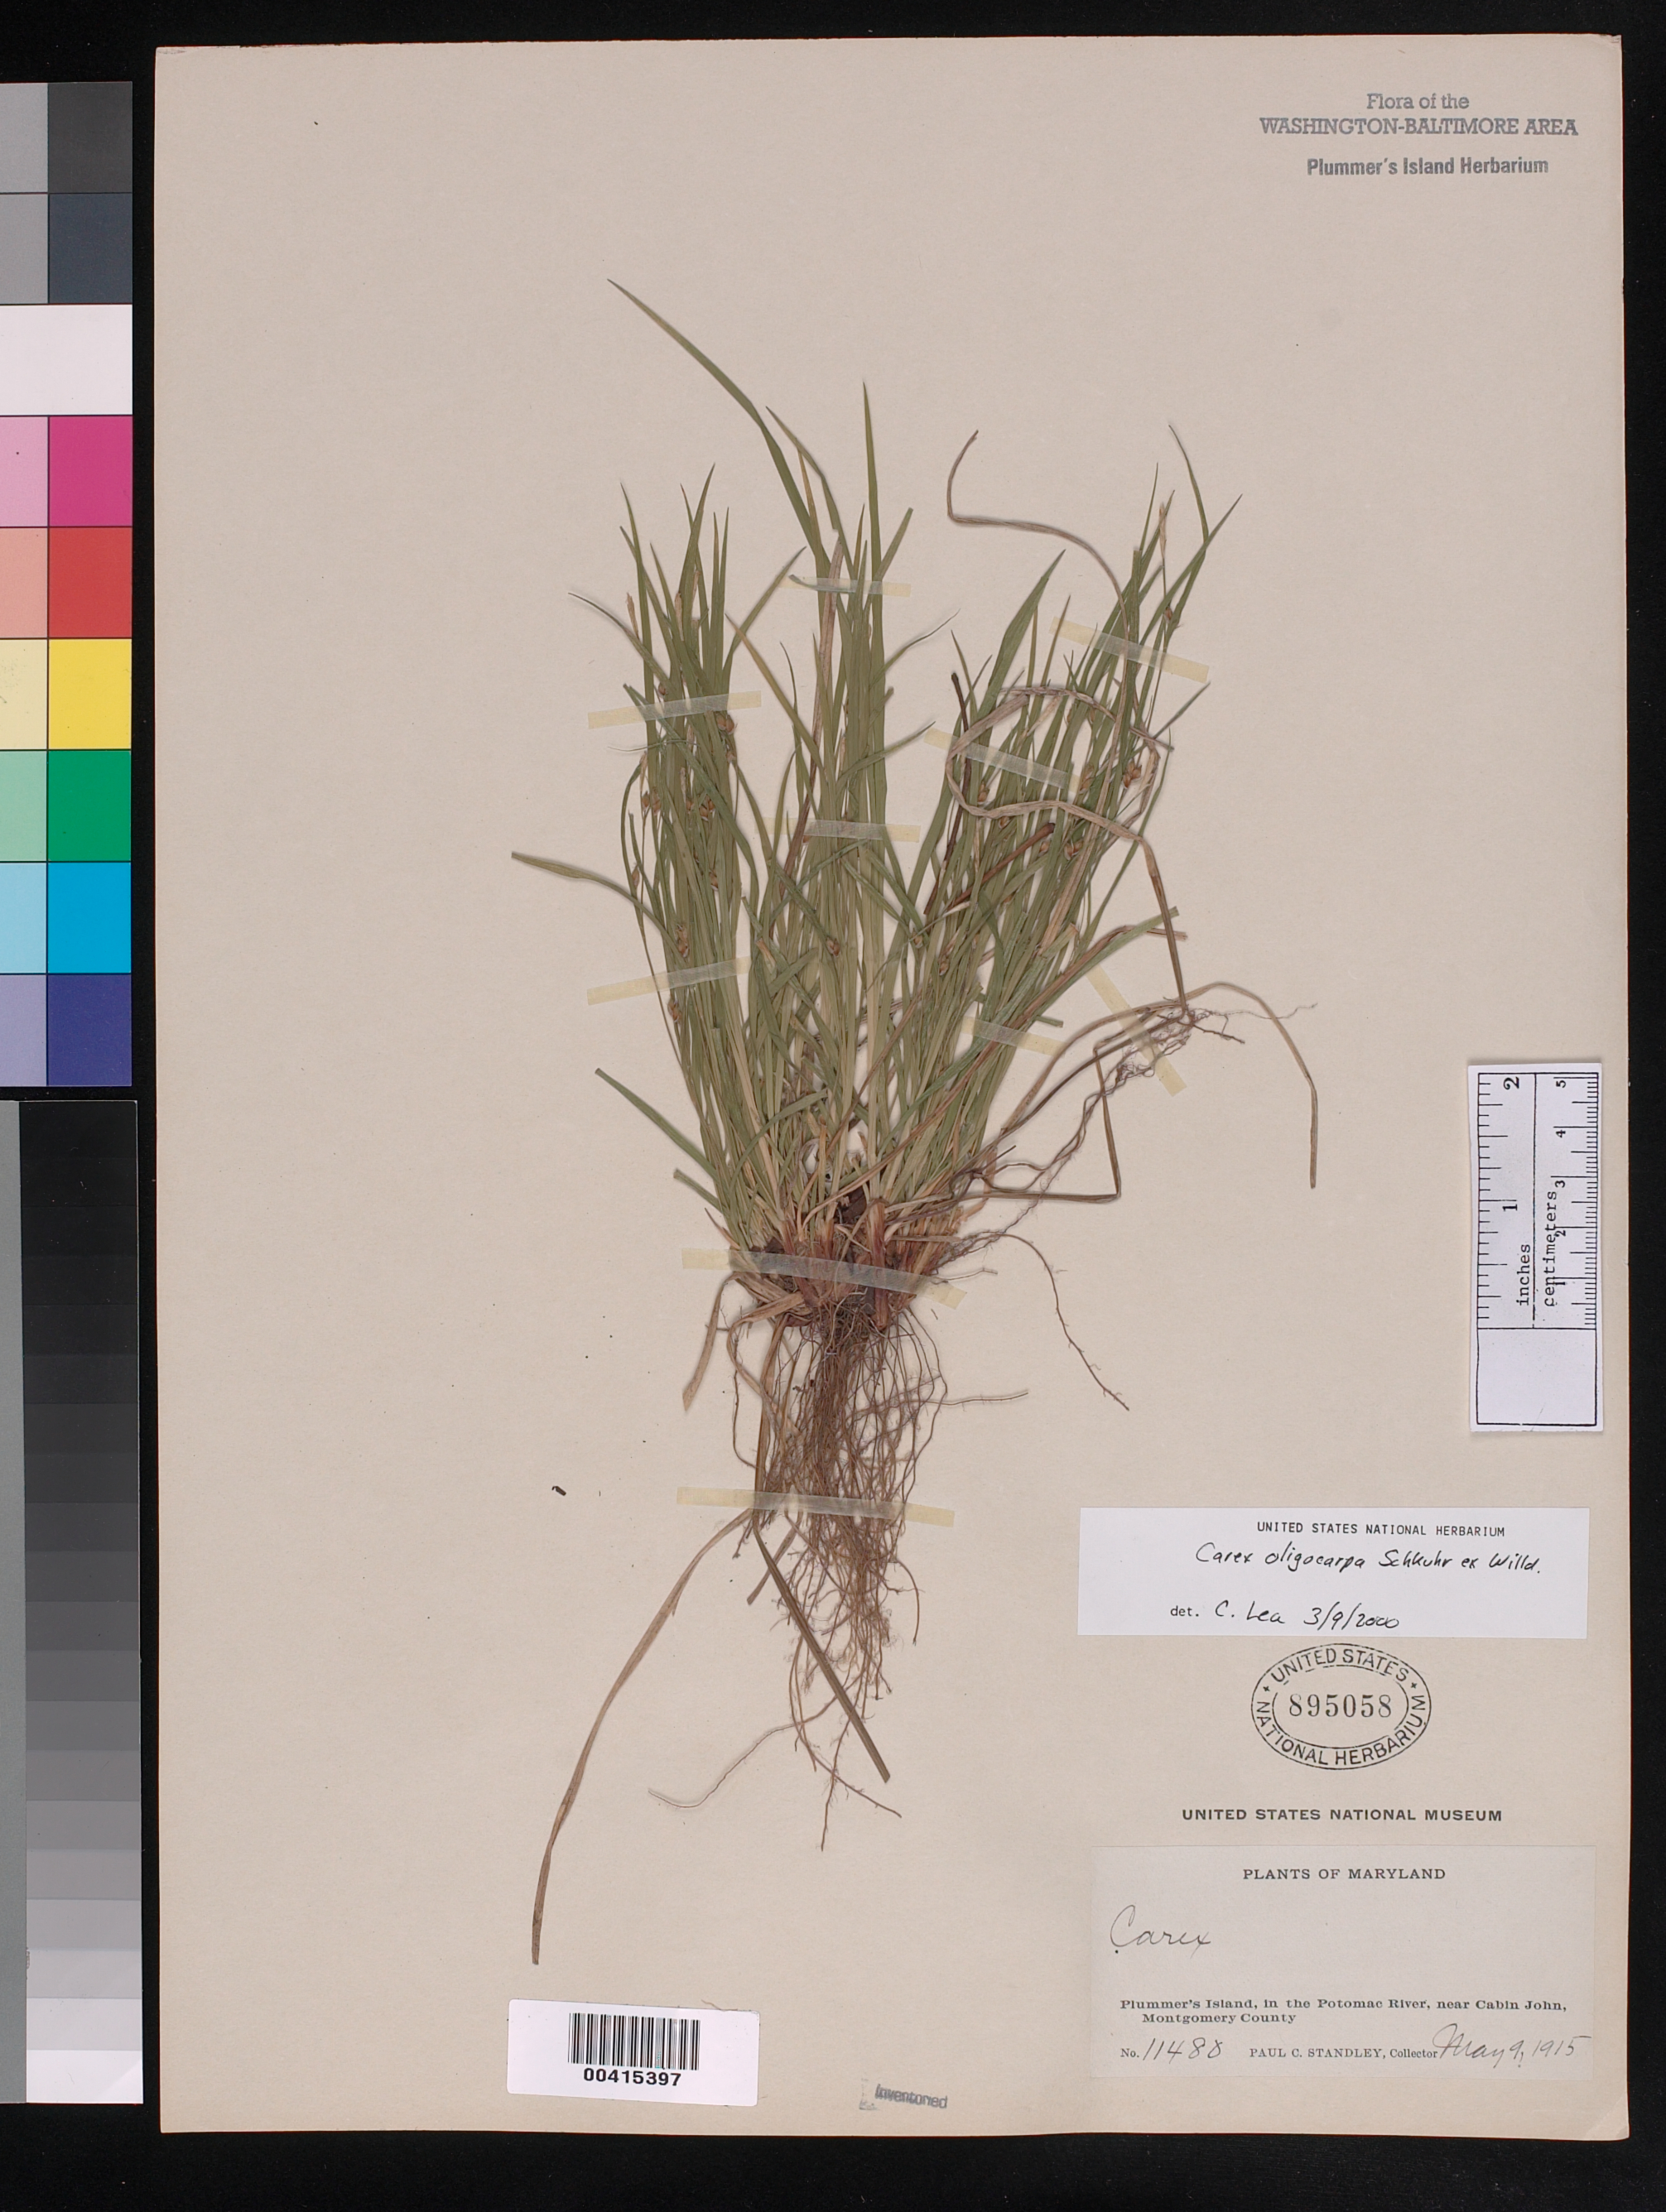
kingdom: Plantae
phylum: Tracheophyta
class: Liliopsida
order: Poales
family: Cyperaceae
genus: Carex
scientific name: Carex oligocarpa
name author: Willd.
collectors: P. C. Standley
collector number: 11488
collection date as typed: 09 May 1915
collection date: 1915-05-09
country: United States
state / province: Maryland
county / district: Montgomery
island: Plummers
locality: Plummer's Island Plummers Island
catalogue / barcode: US 895058